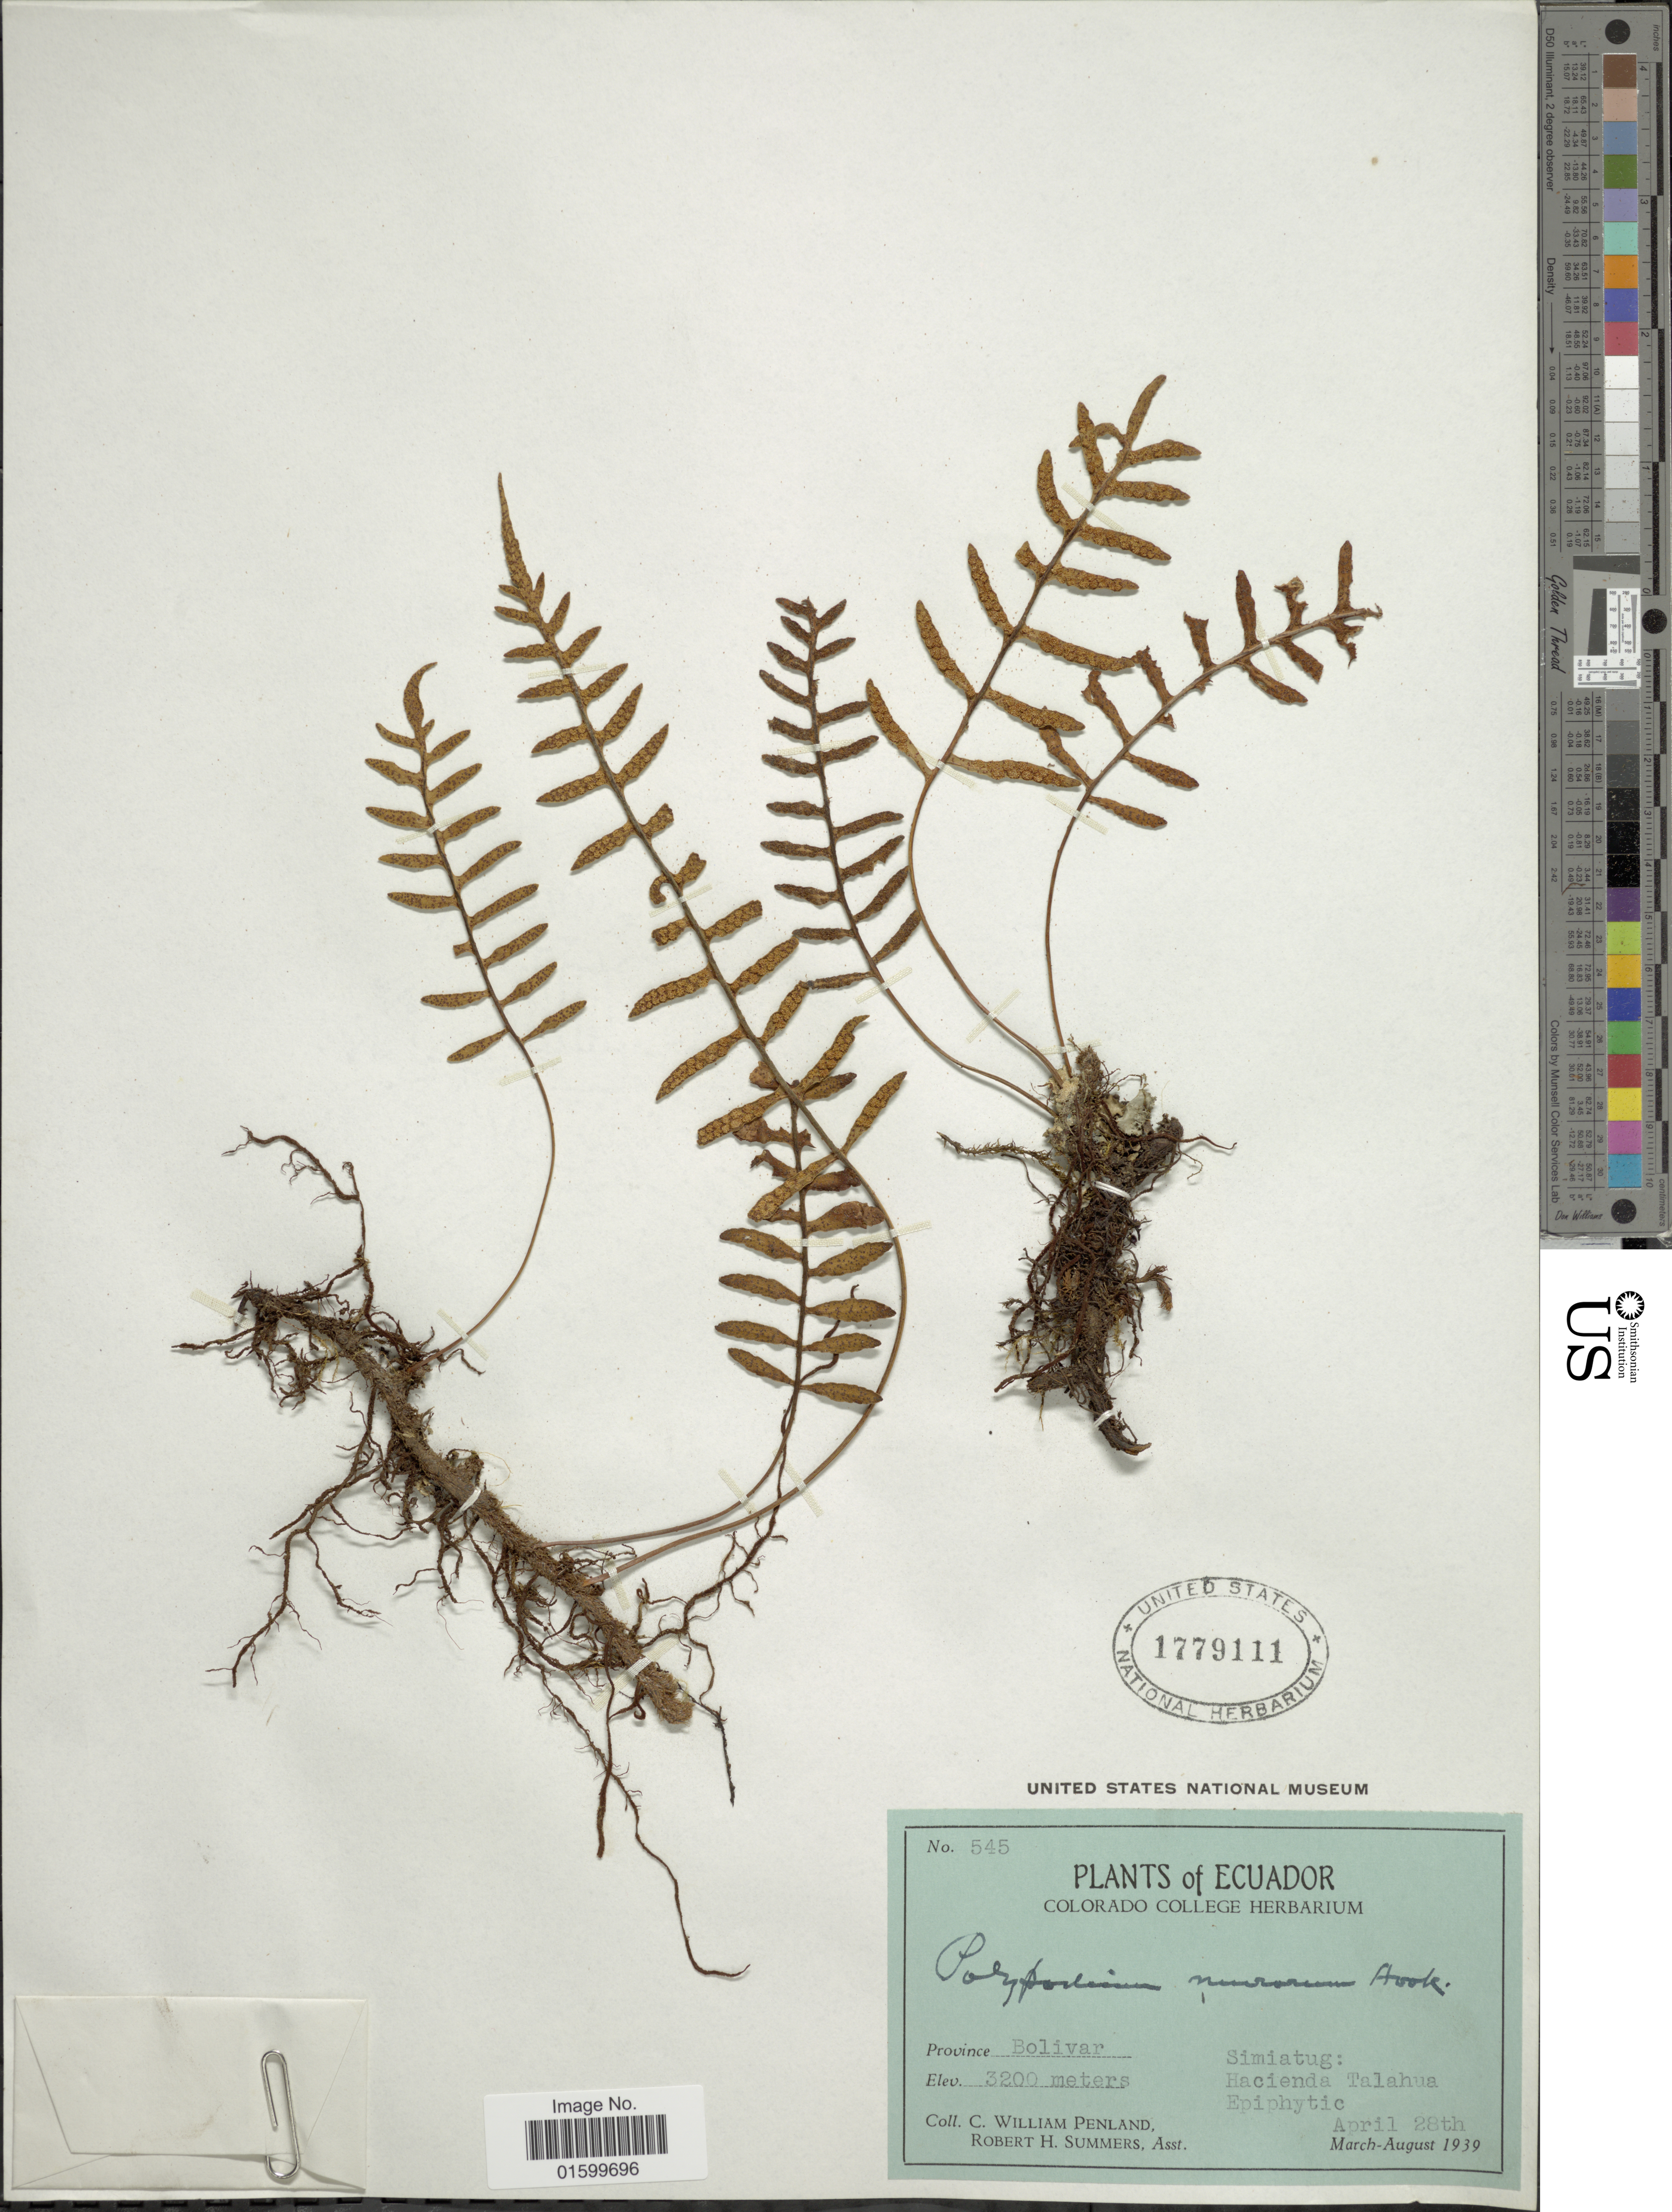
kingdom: Plantae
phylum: Tracheophyta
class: Polypodiopsida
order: Polypodiales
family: Polypodiaceae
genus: Pleopeltis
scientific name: Pleopeltis murorum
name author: (Hook.) A.R. Sm. & Tejero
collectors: C. W. Penland & R. Summers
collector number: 545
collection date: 1939-04-28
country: Ecuador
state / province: Bolívar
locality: Province Bolivar, Simiatug: Hacienda Talahua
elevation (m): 3200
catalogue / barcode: US 1779111